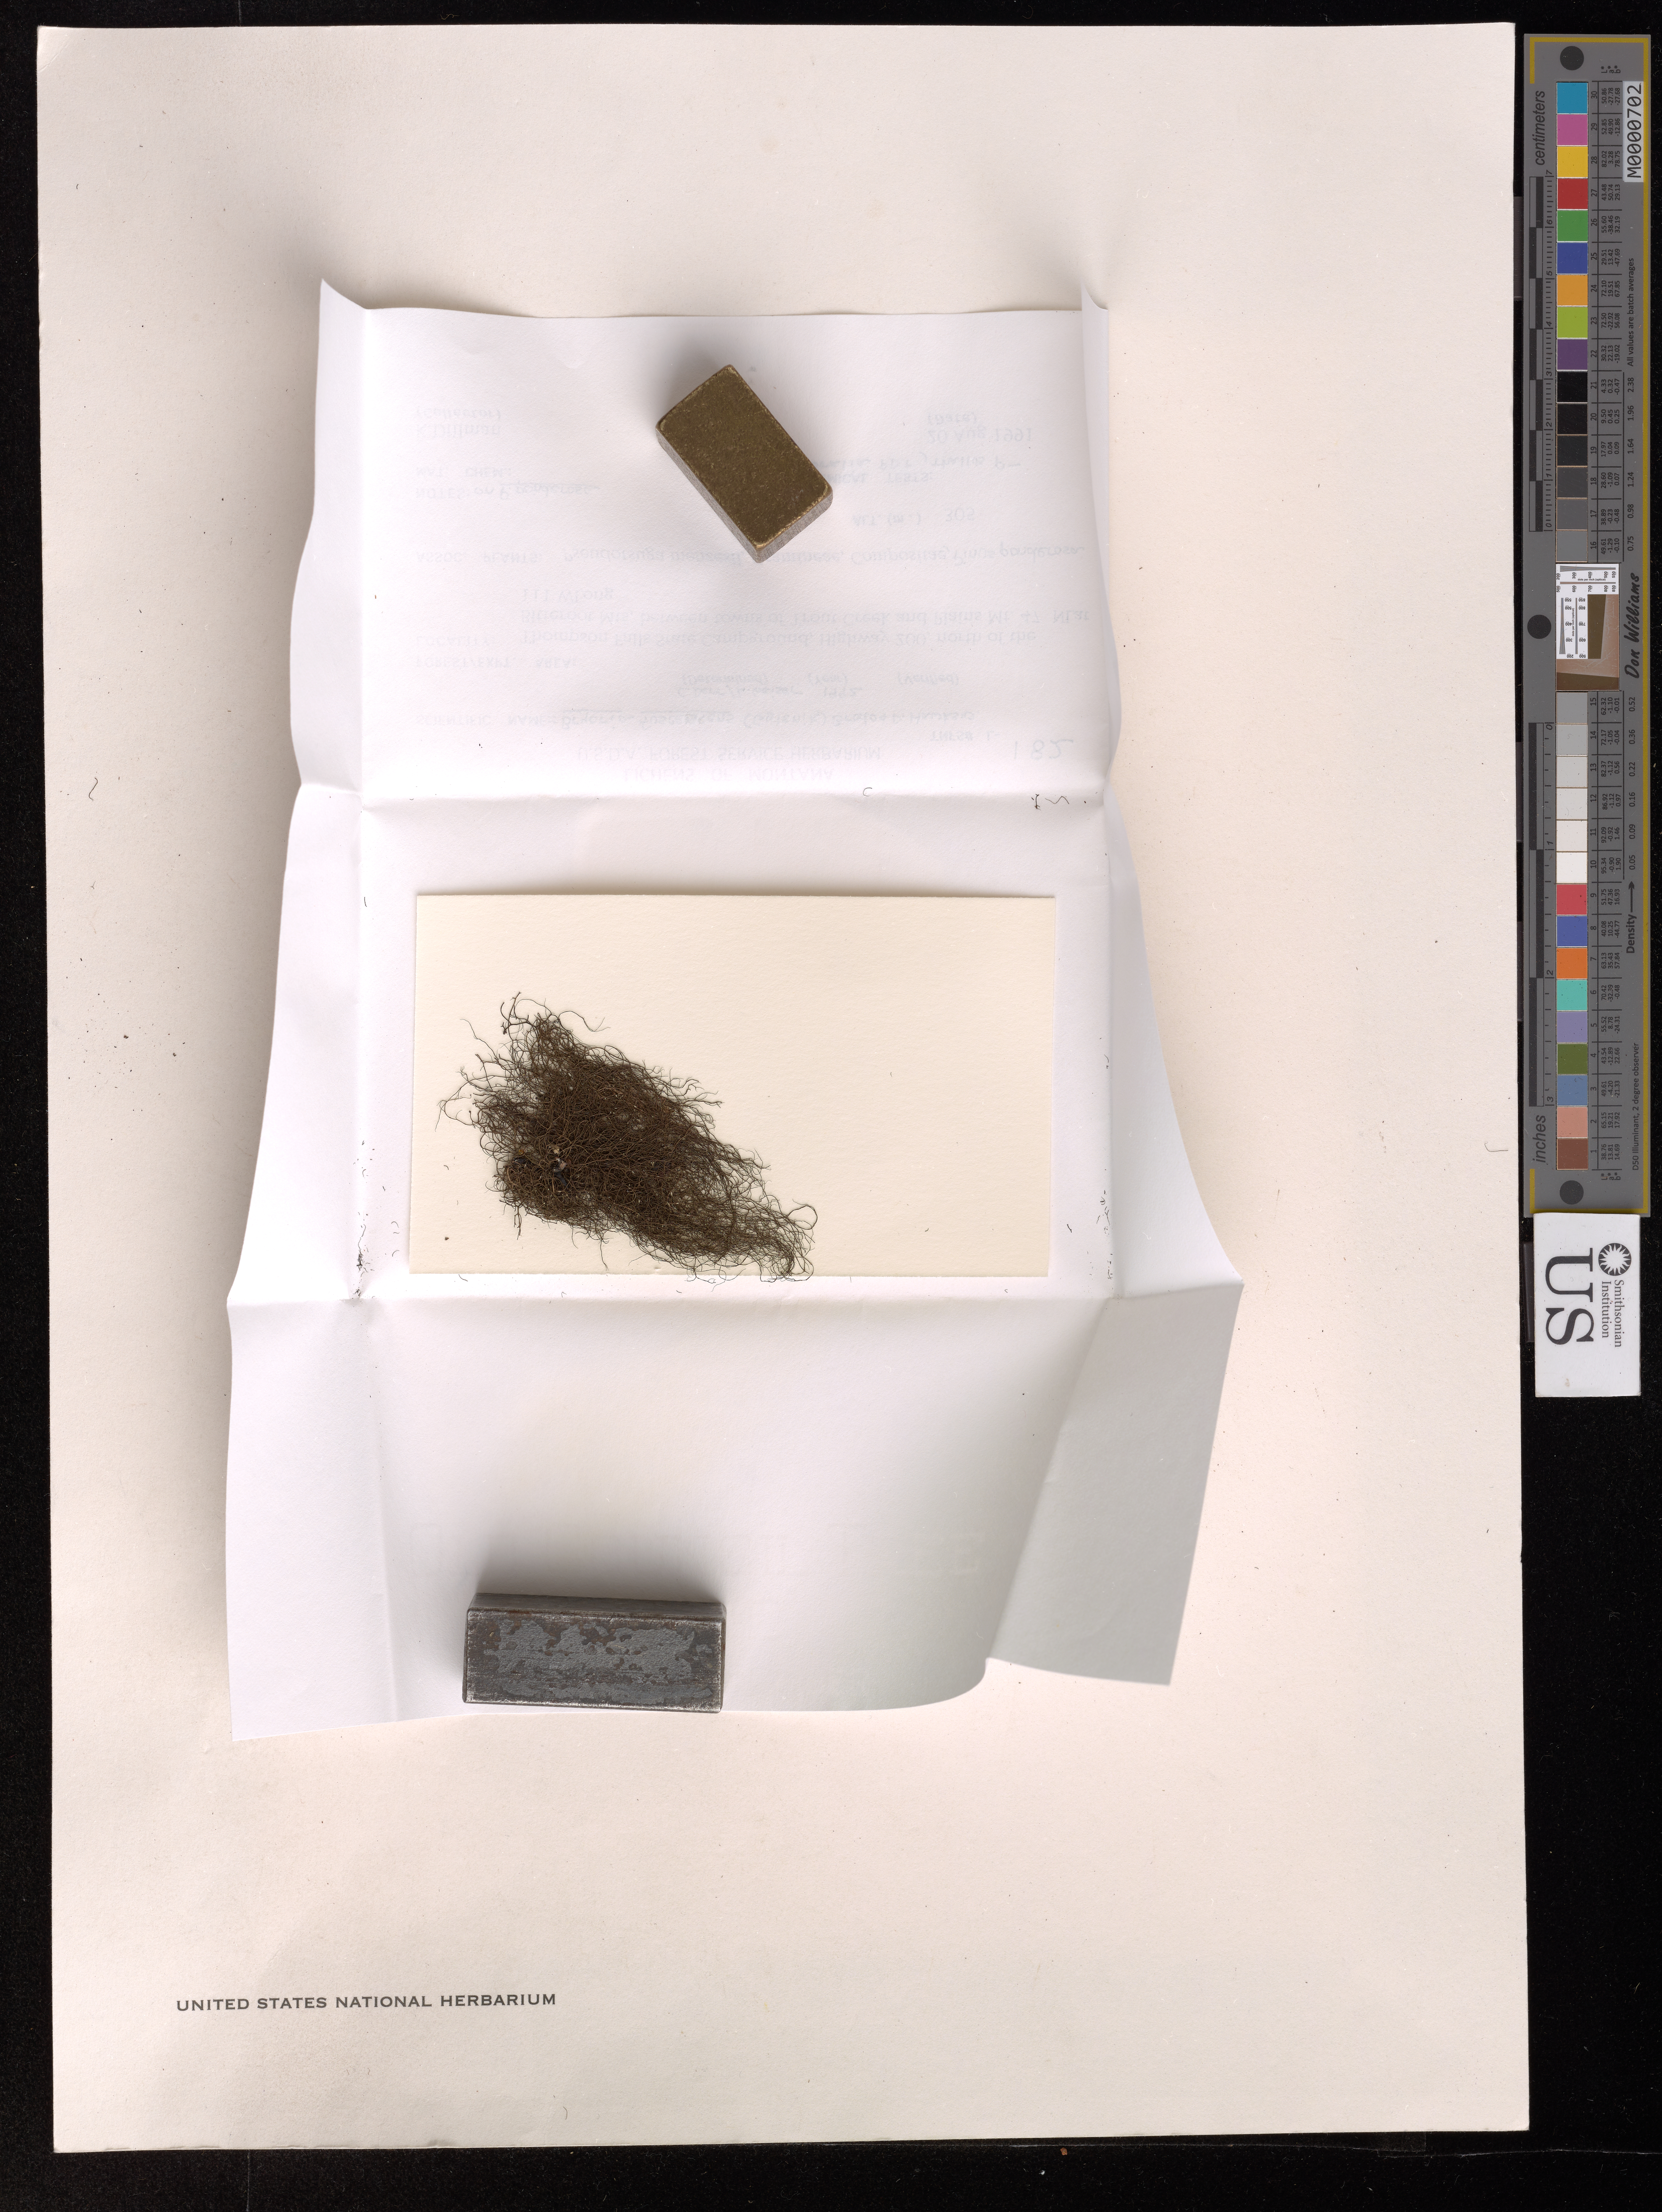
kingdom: Fungi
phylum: Ascomycota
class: Lecanoromycetes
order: Lecanorales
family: Parmeliaceae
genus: Bryoria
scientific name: Bryoria fuscescens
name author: (Gyeln.) Brodo & D.Hawksw.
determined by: Derr, C. C., (USDA)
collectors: K. Dillman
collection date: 1991-08-20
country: United States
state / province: Montana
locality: Thompson Falls State Campground, Hwy 200, N of the Bitteroot Mts, between towns of Trout Creek and Plains Mt.